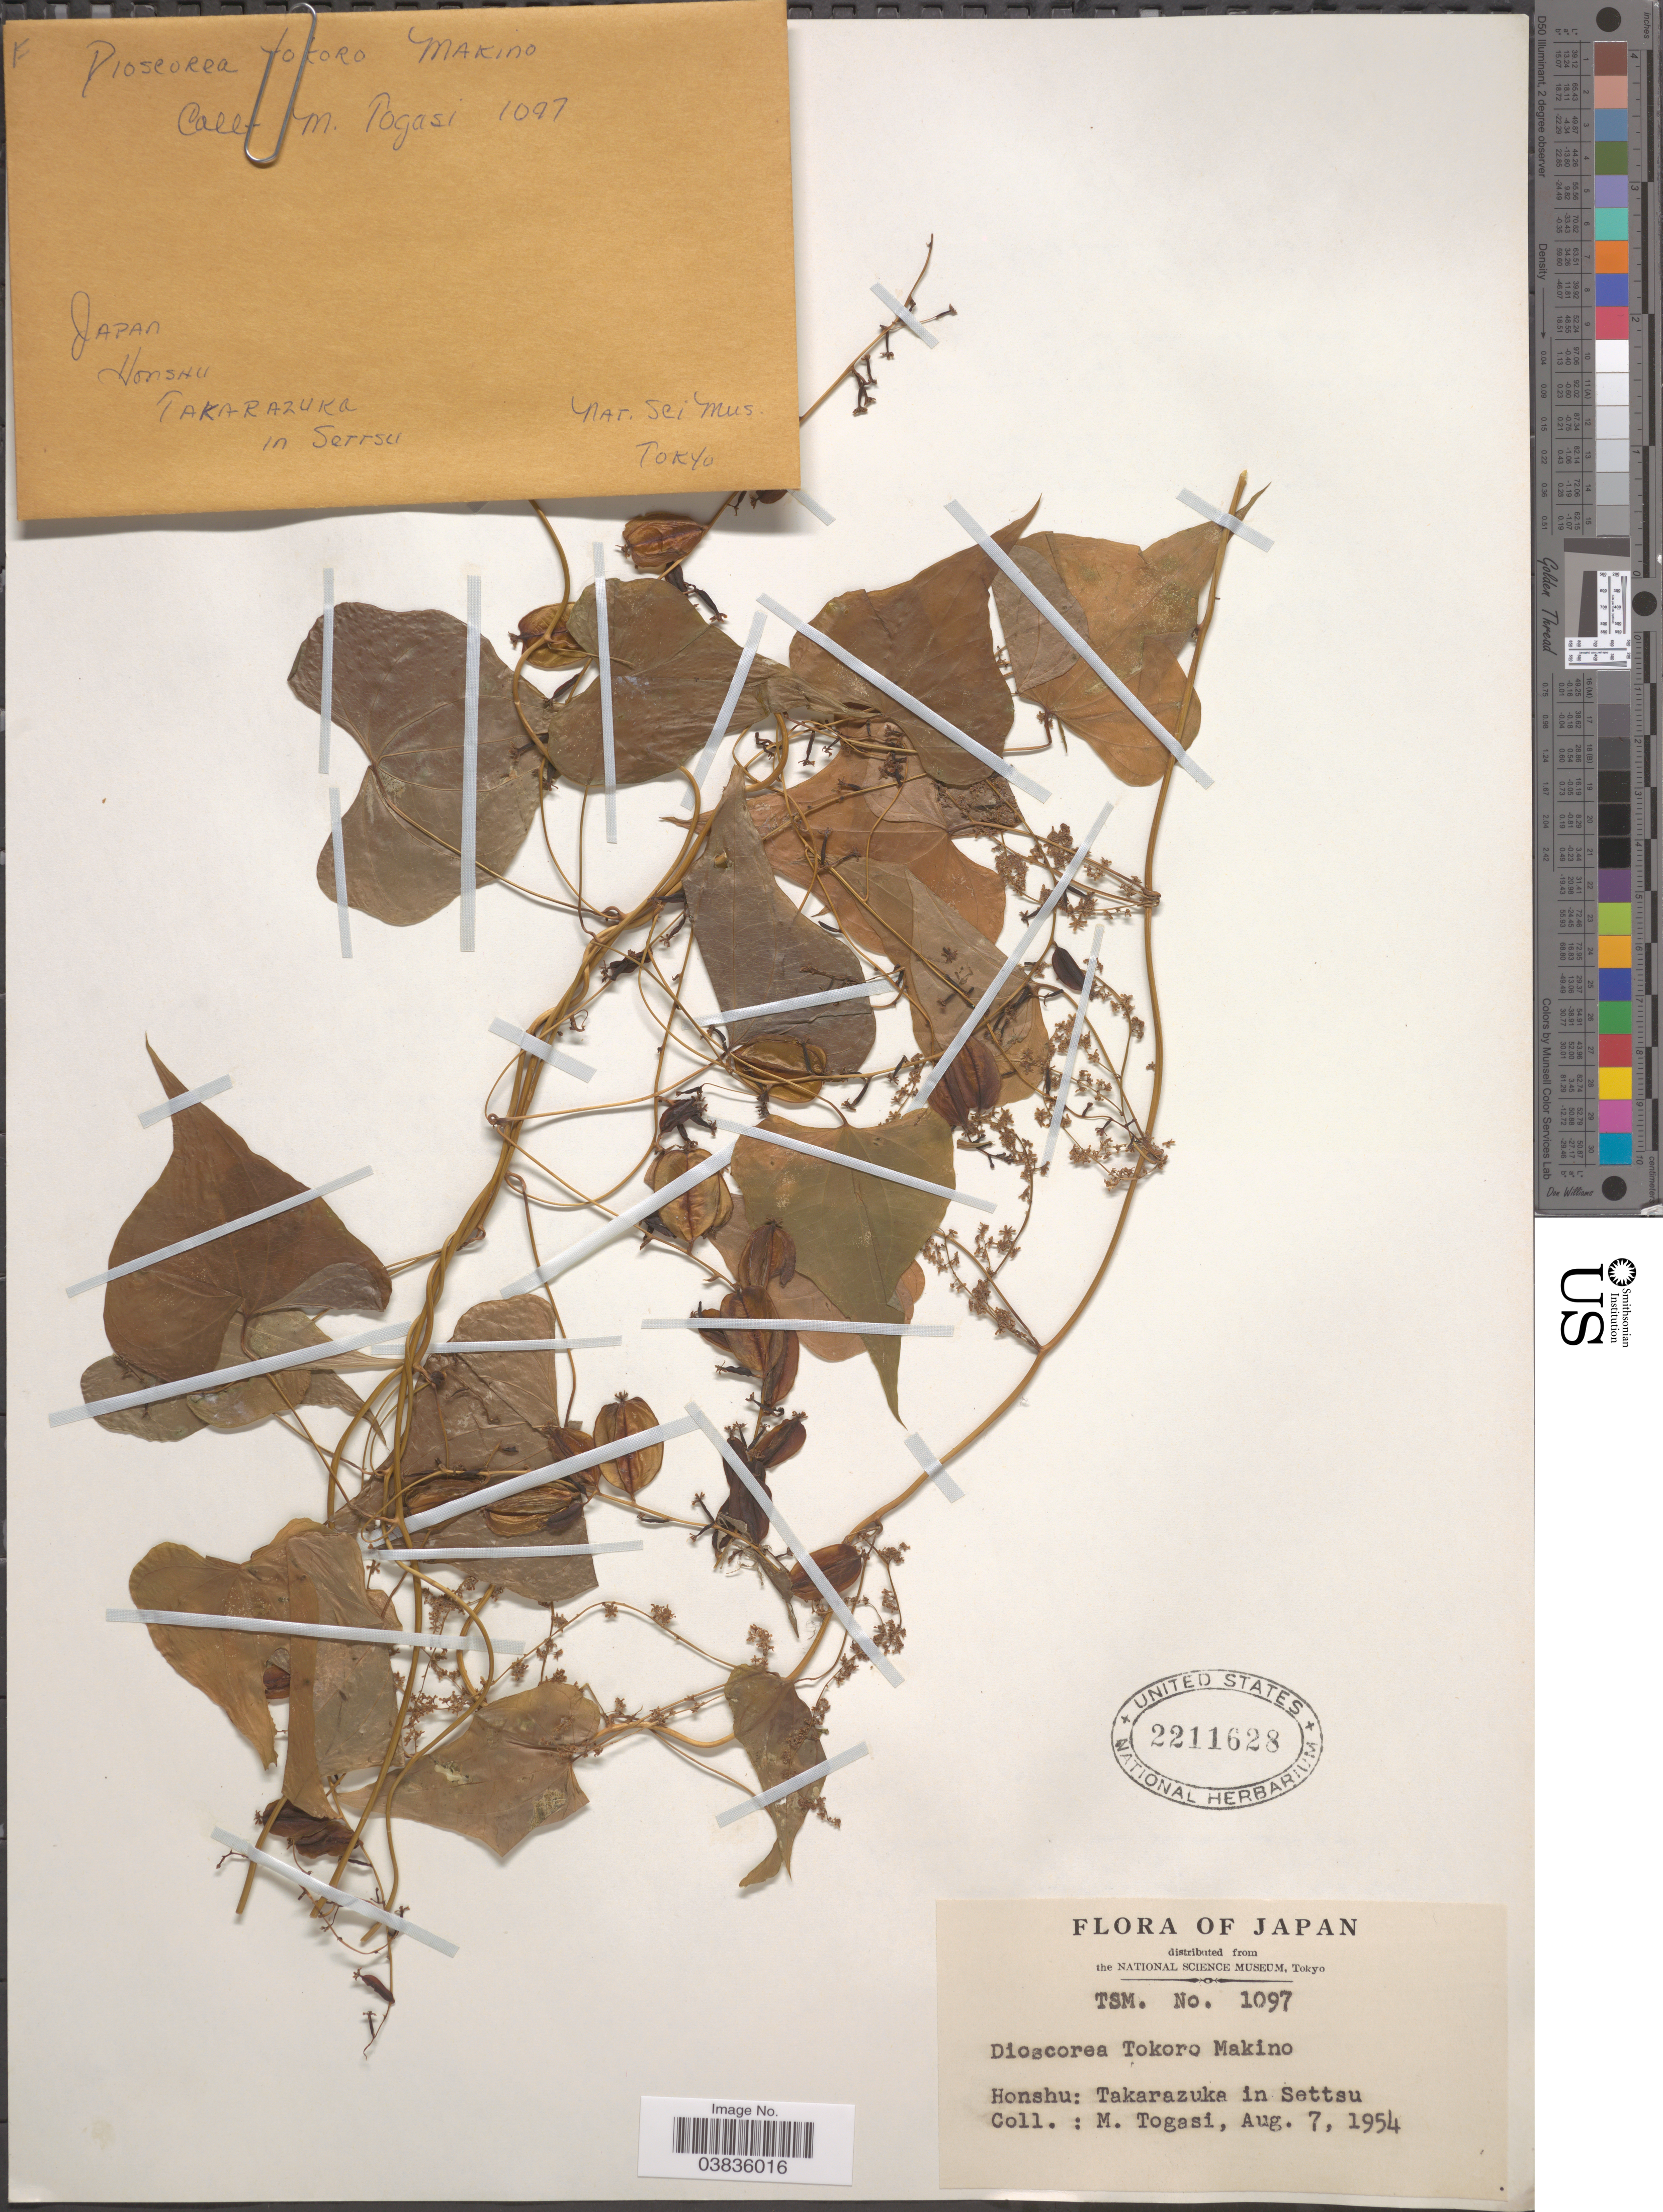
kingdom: Plantae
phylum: Tracheophyta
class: Liliopsida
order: Dioscoreales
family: Dioscoreaceae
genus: Dioscorea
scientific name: Dioscorea tokoro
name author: Makino ex Miyabe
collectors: M. Togasi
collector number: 1097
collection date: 1954-08-07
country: Japan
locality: Honshu: Takarazuka in Settsu.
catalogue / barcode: US 2211628